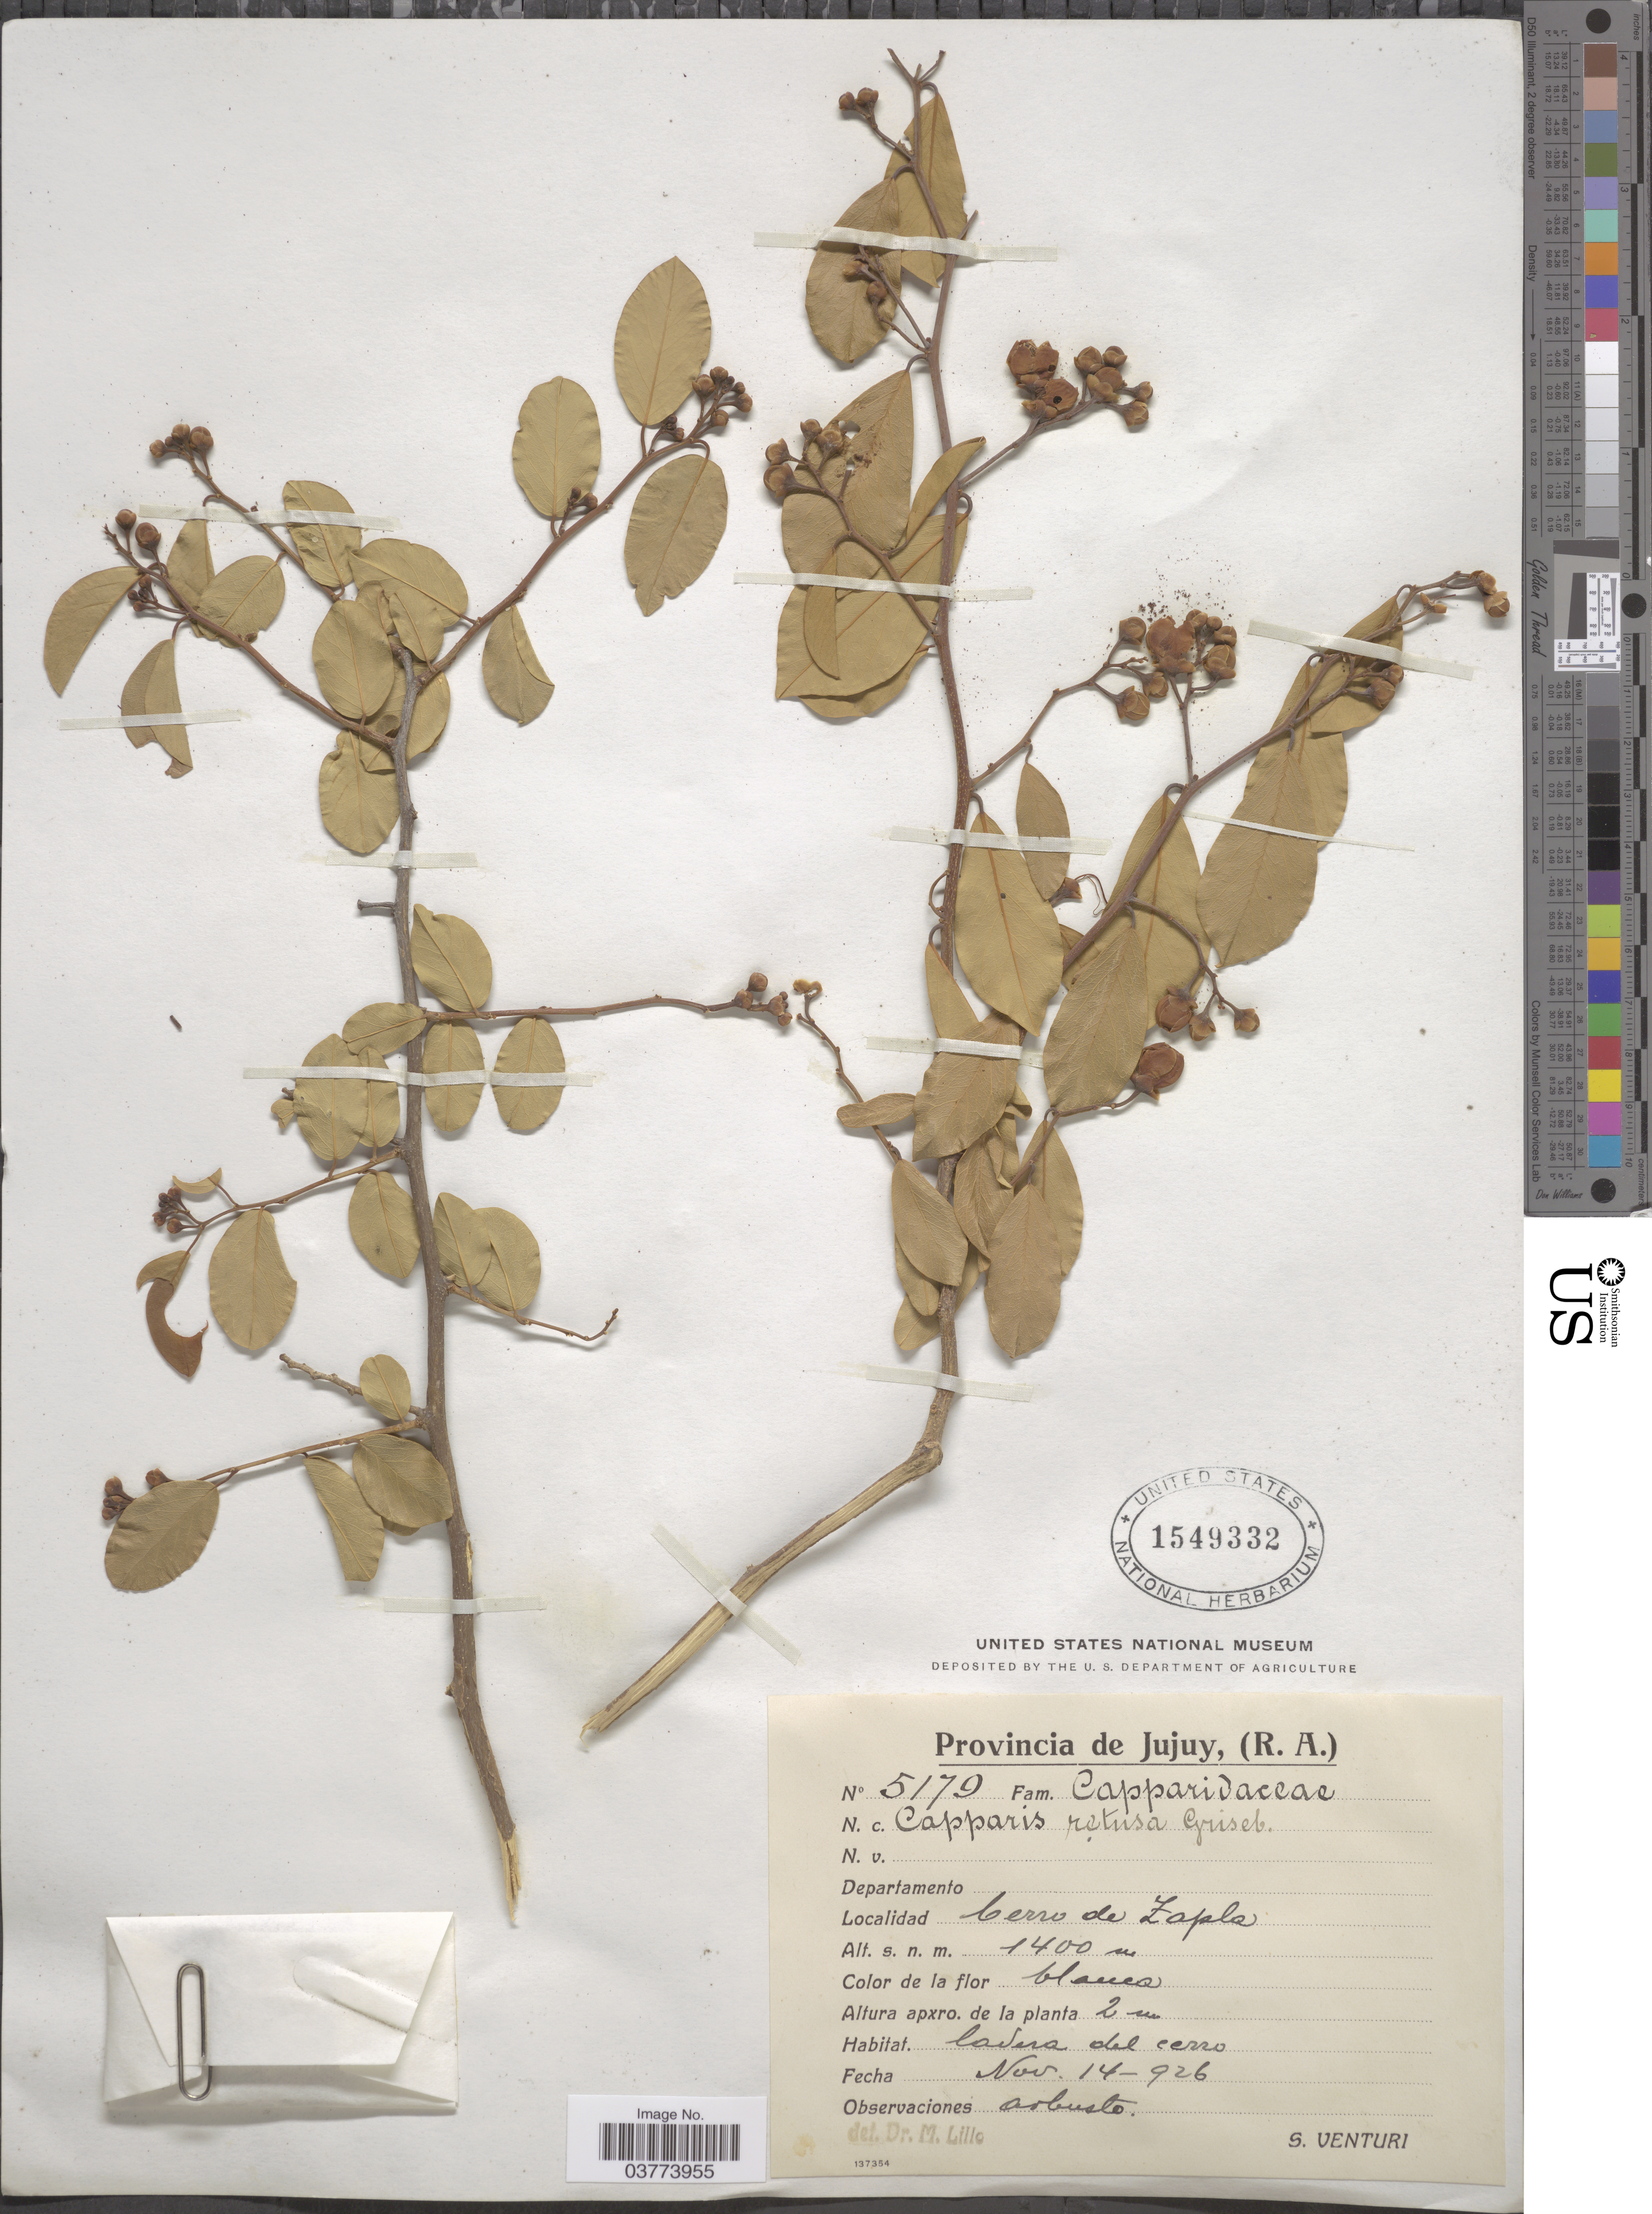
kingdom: Plantae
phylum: Tracheophyta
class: Magnoliopsida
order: Brassicales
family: Capparaceae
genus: Cynophalla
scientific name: Cynophalla retusa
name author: (Griseb.) Cornejo & Iltis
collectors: S. Venturi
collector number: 5179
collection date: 1926-11-14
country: Argentina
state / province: Jujuy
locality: Cerro de Zapla.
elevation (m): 1400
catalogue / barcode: US 1549332